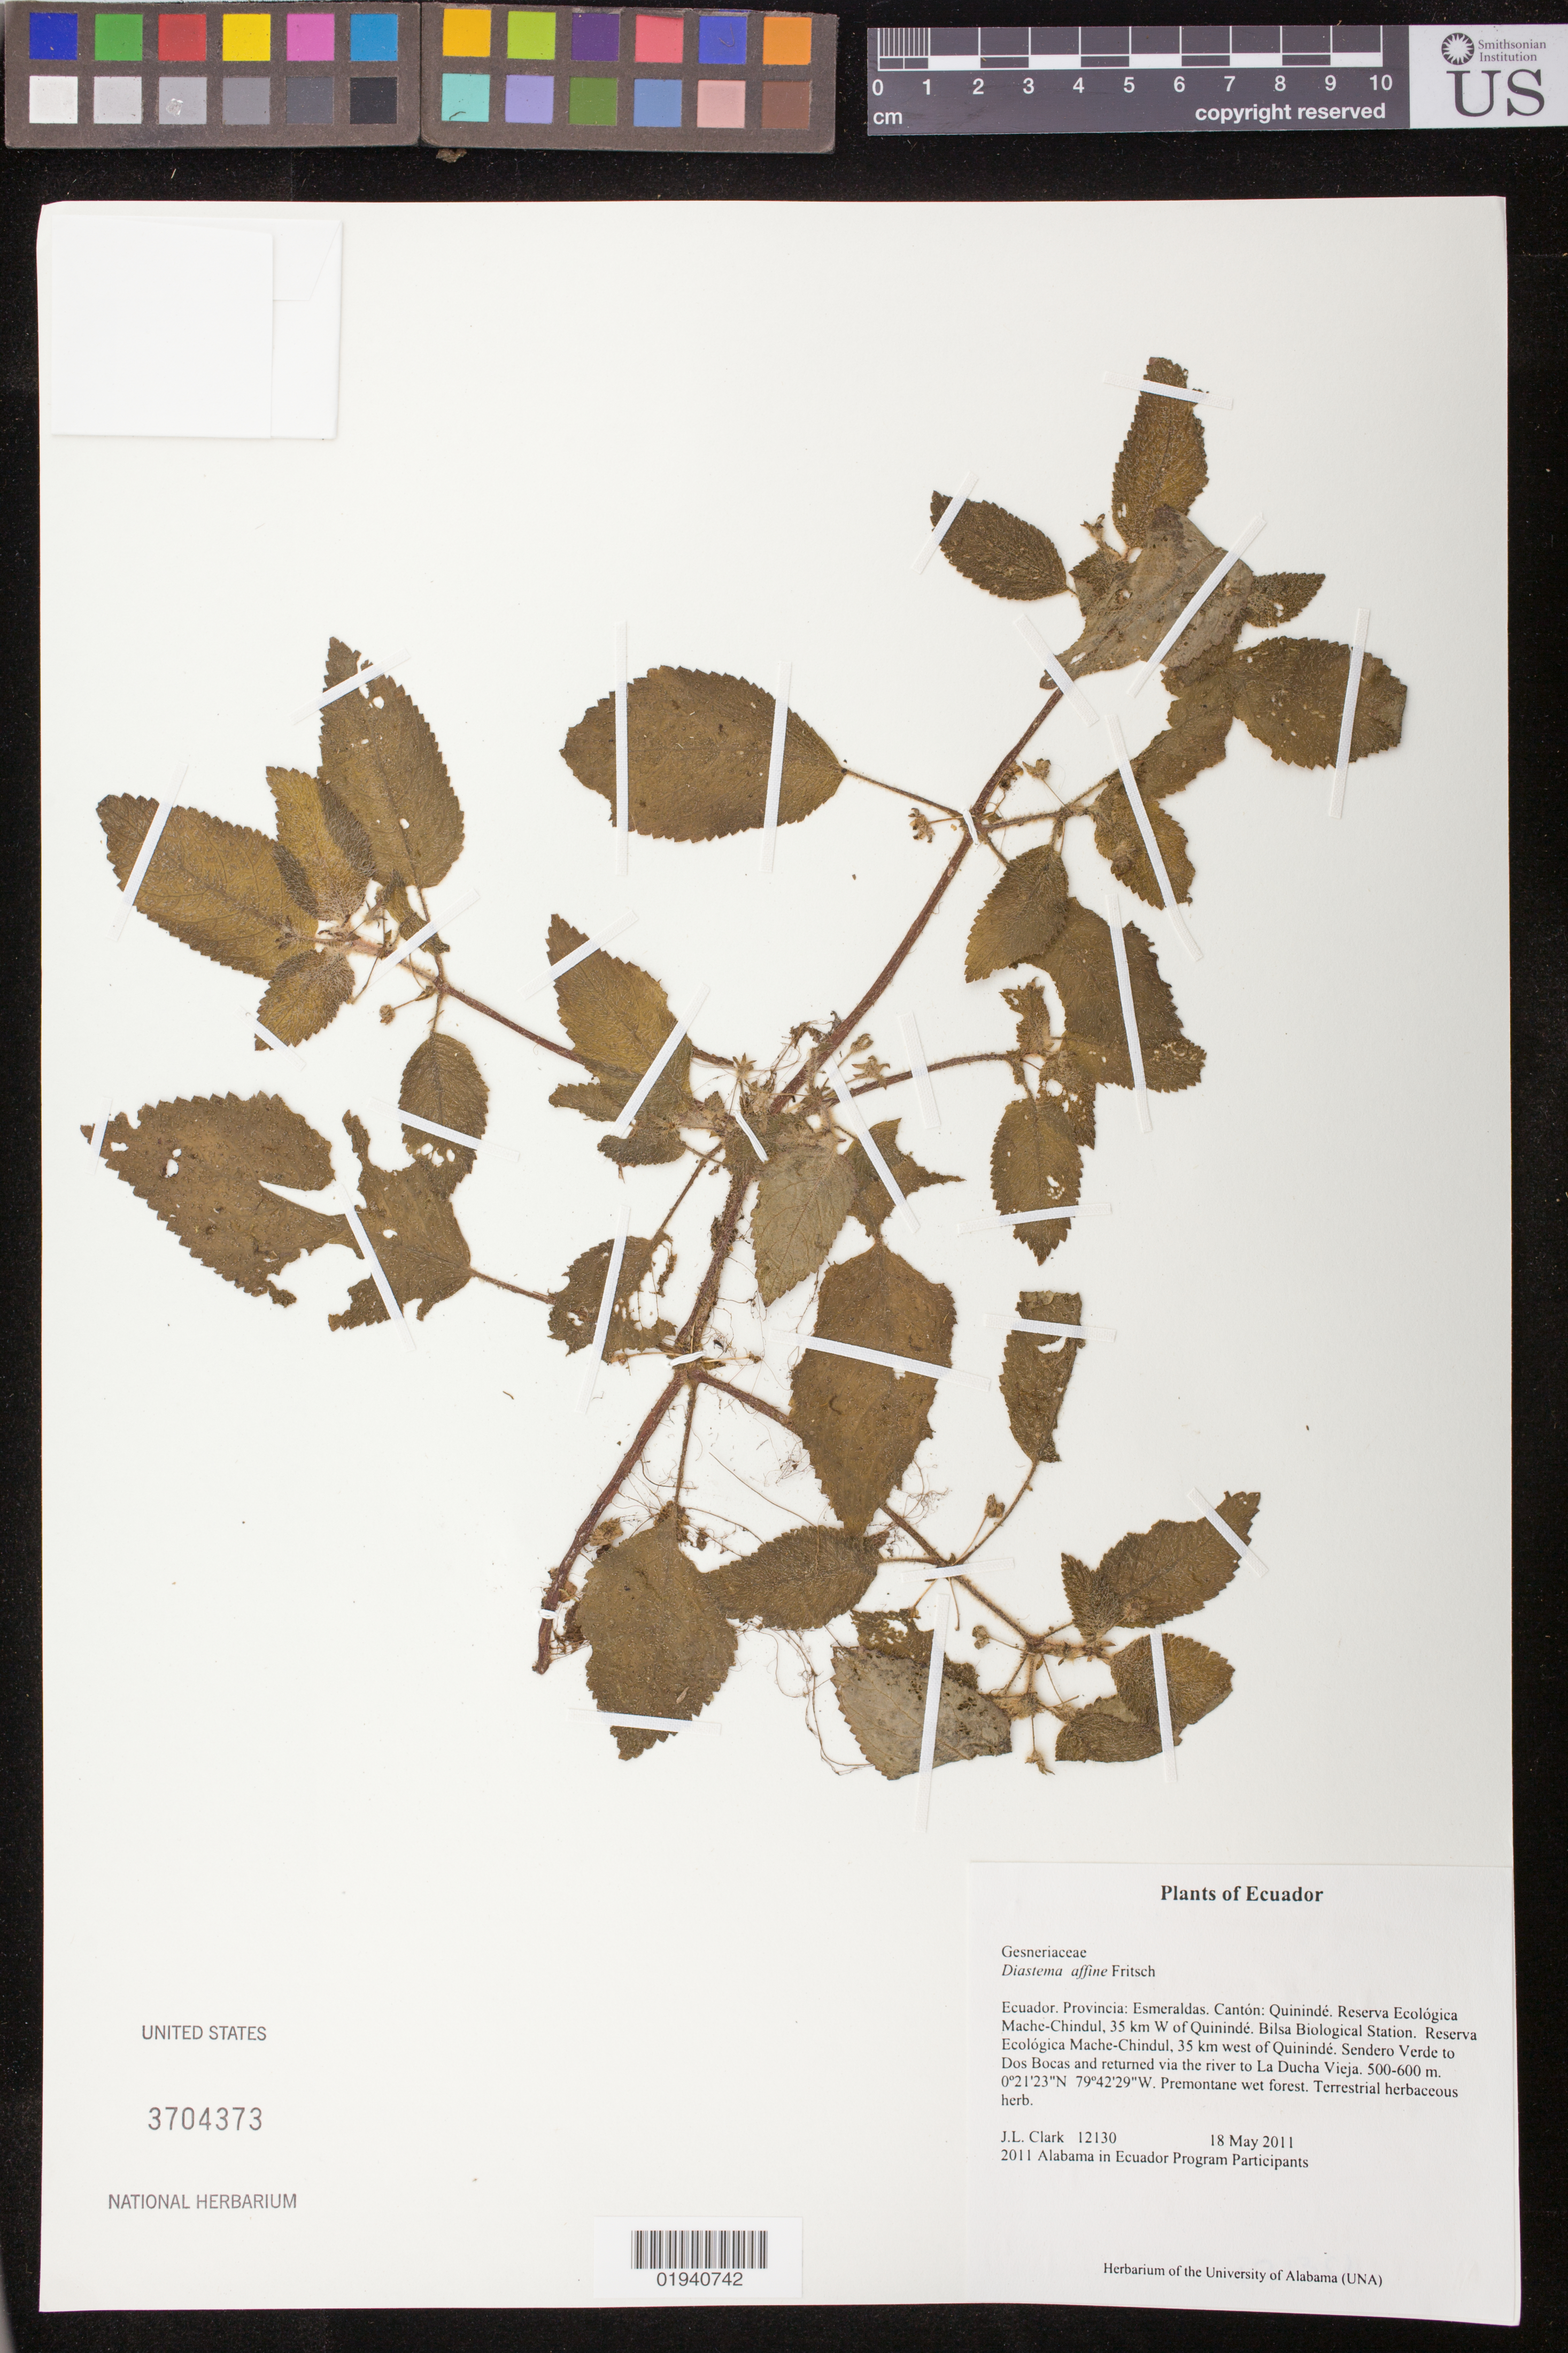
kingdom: Plantae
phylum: Tracheophyta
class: Magnoliopsida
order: Lamiales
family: Gesneriaceae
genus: Diastema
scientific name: Diastema affine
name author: Fritsch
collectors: J. L. Clark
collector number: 12130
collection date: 2011-05-18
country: Ecuador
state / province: Esmeraldas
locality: Canton: Quininde, Reserva Ecologica Mache-Chindul, 35 km W of Quininde. Bilsa Biological Station. Sendero Verde to Dos Bocas and returned via the river to La Ducha Vieja.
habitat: Premontane wet forest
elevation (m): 500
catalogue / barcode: US 3704373